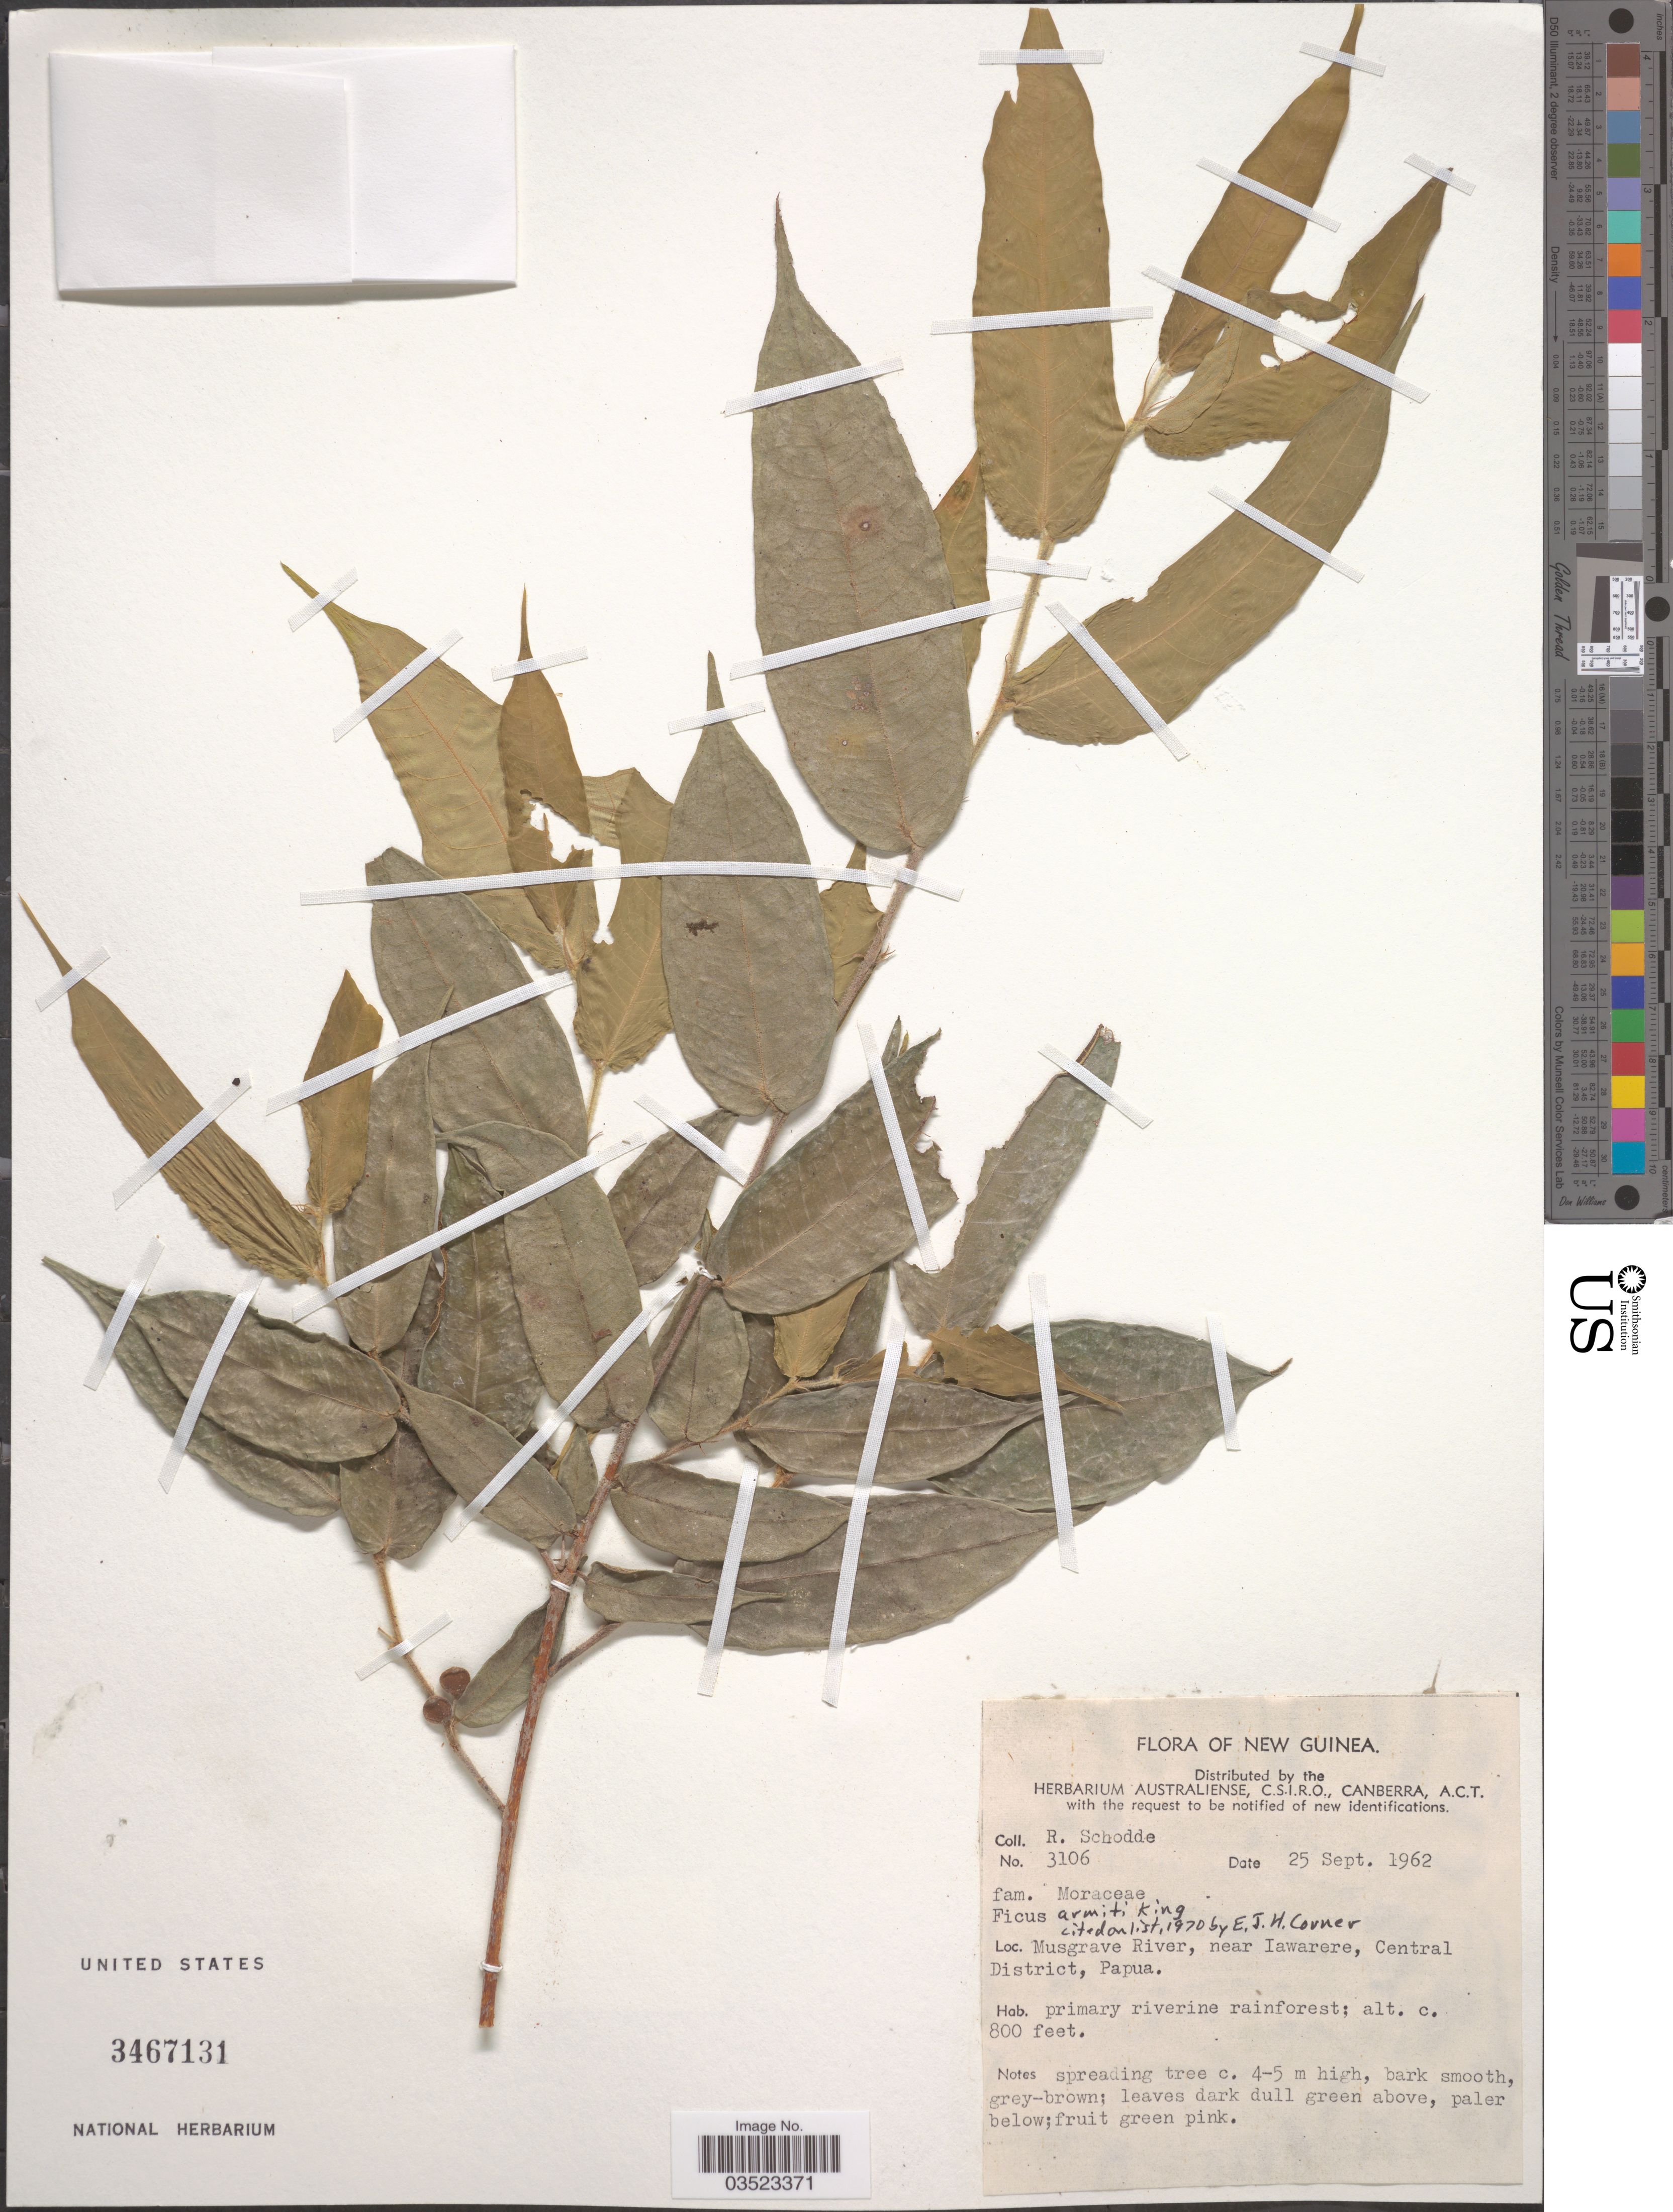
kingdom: Plantae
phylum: Tracheophyta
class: Magnoliopsida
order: Rosales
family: Moraceae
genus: Ficus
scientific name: Ficus armiti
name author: King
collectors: R. Schodde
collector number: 3106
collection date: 1962-09-25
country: Papua New Guinea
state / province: Central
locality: New Guinea. Musgrave River, near Iawarere, Central District, Papua.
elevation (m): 244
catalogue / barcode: US 3467131